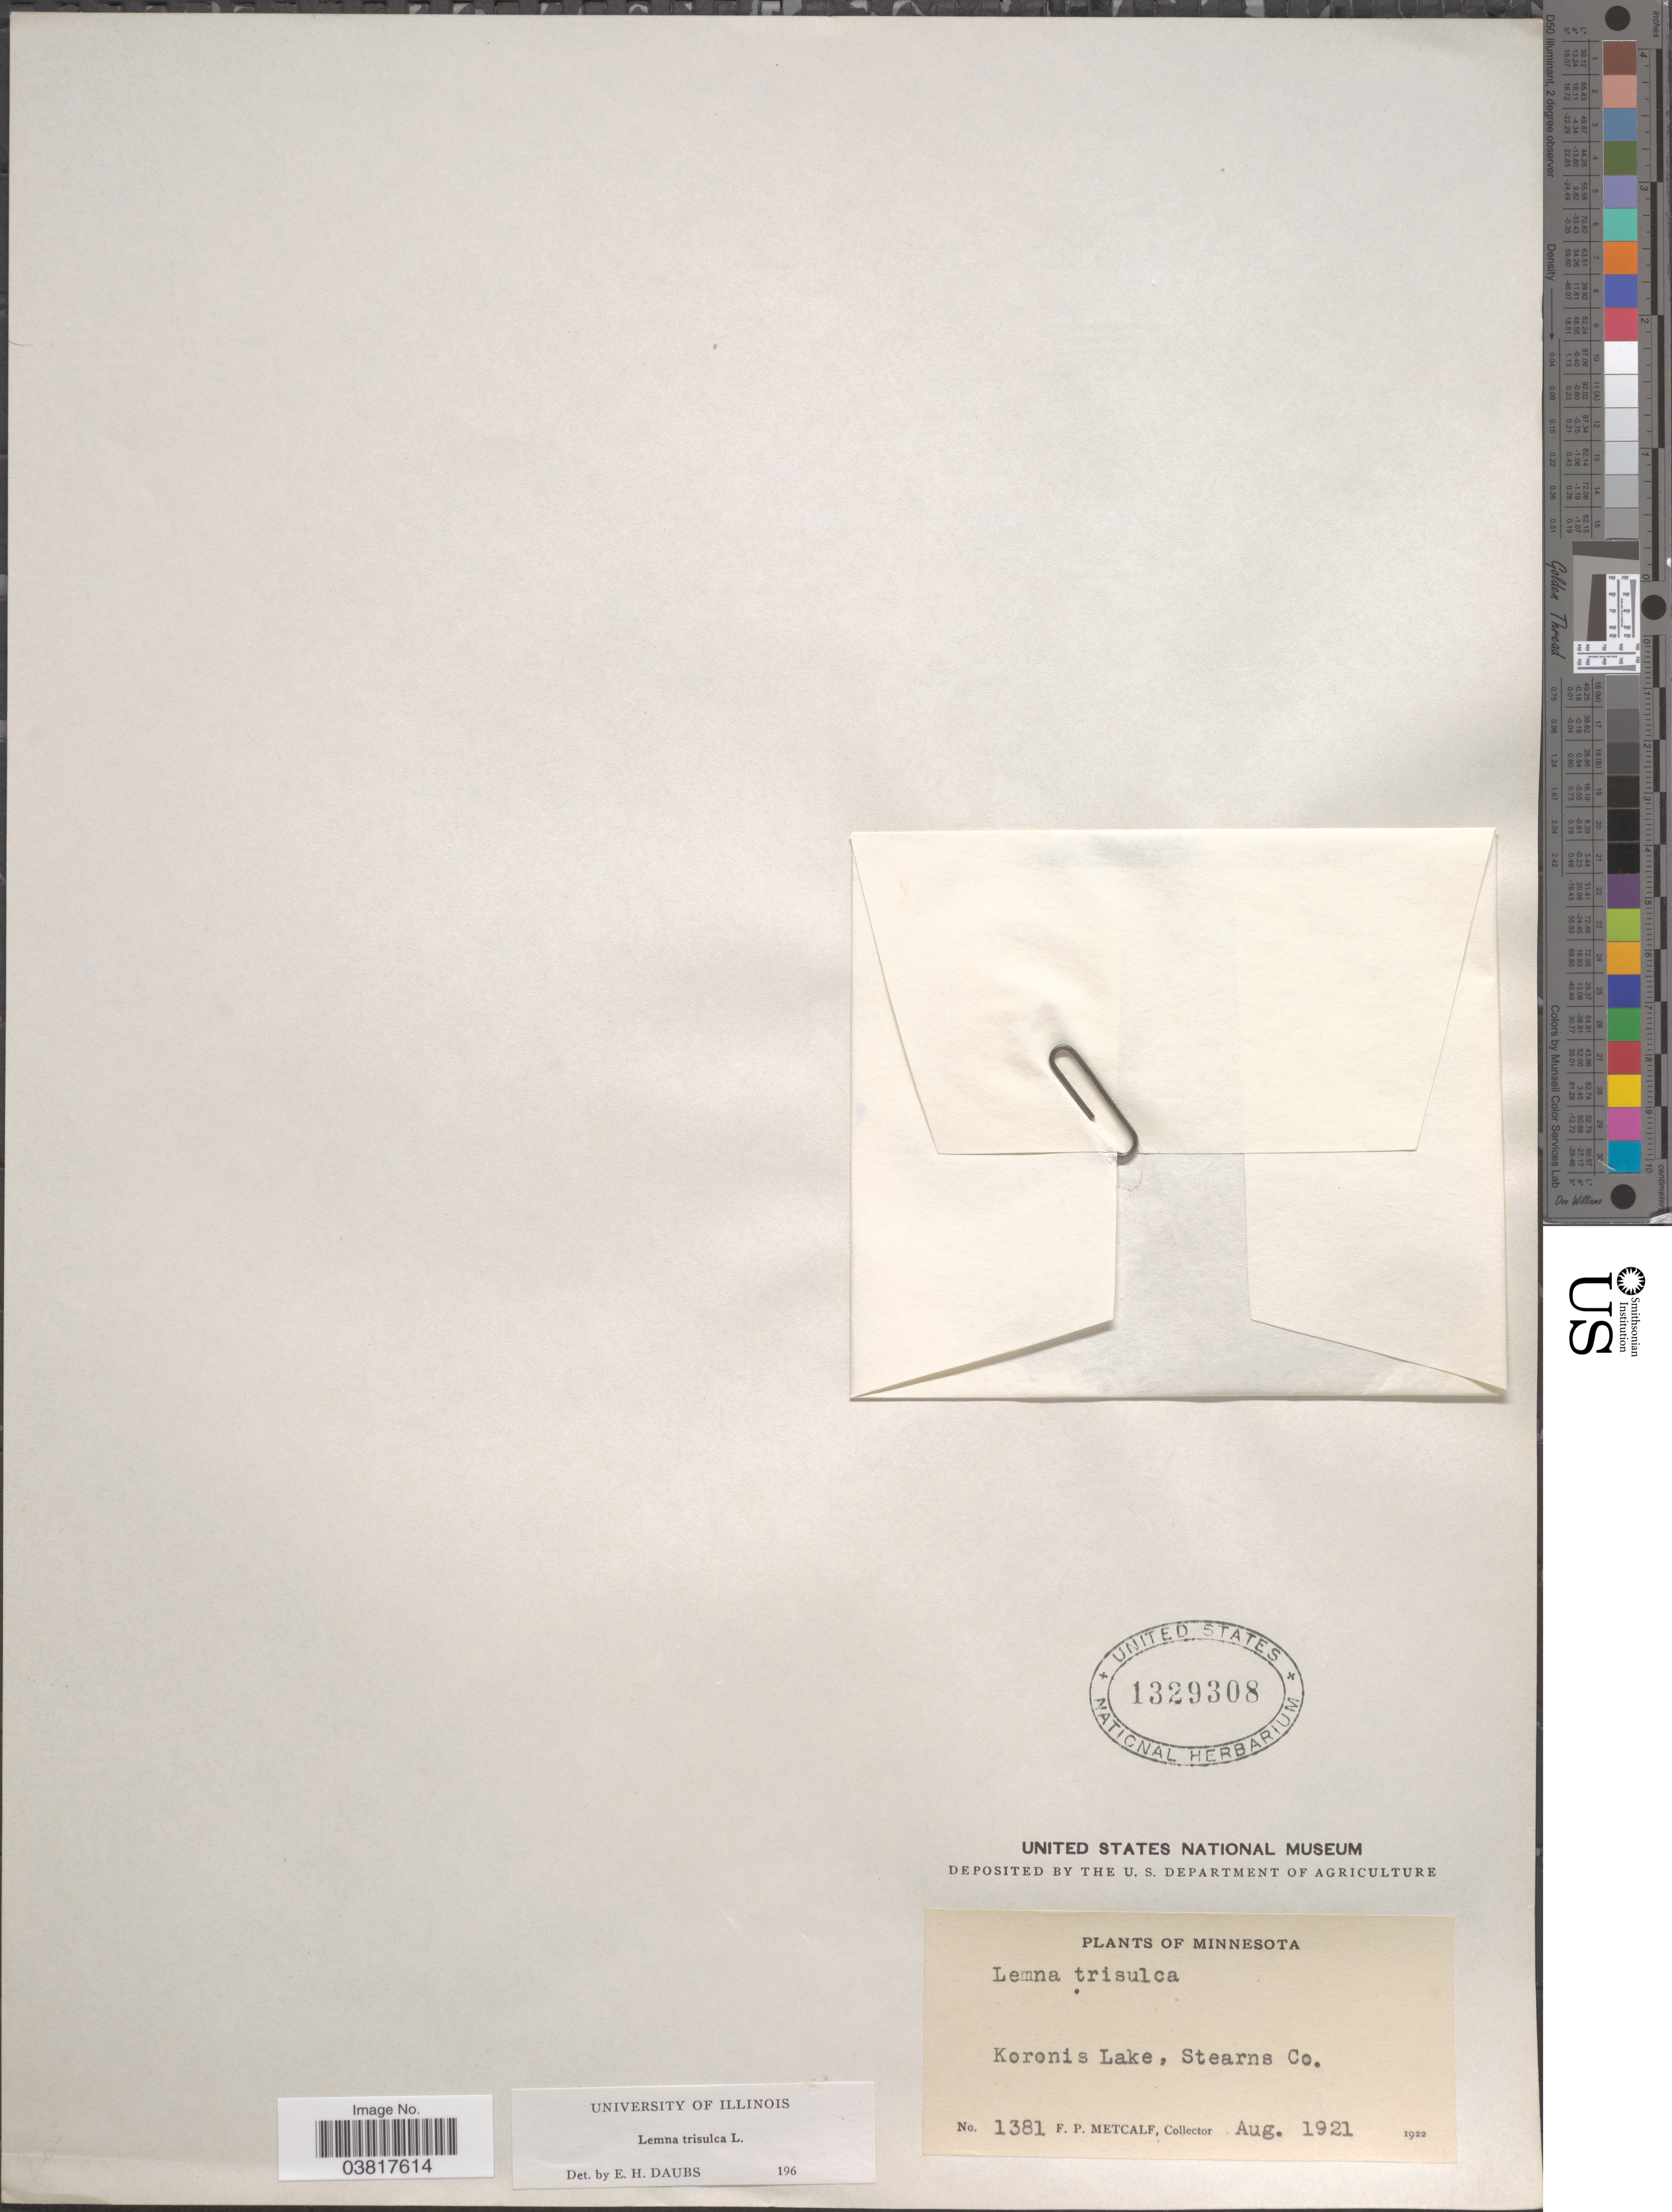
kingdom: Plantae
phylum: Tracheophyta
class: Liliopsida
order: Alismatales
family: Araceae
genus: Lemna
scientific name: Lemna trisulca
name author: L.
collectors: F. Metcalf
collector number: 1381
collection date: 1921-08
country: United States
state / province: Minnesota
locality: Koronis Lake, Stearns Co.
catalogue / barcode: US 1329308